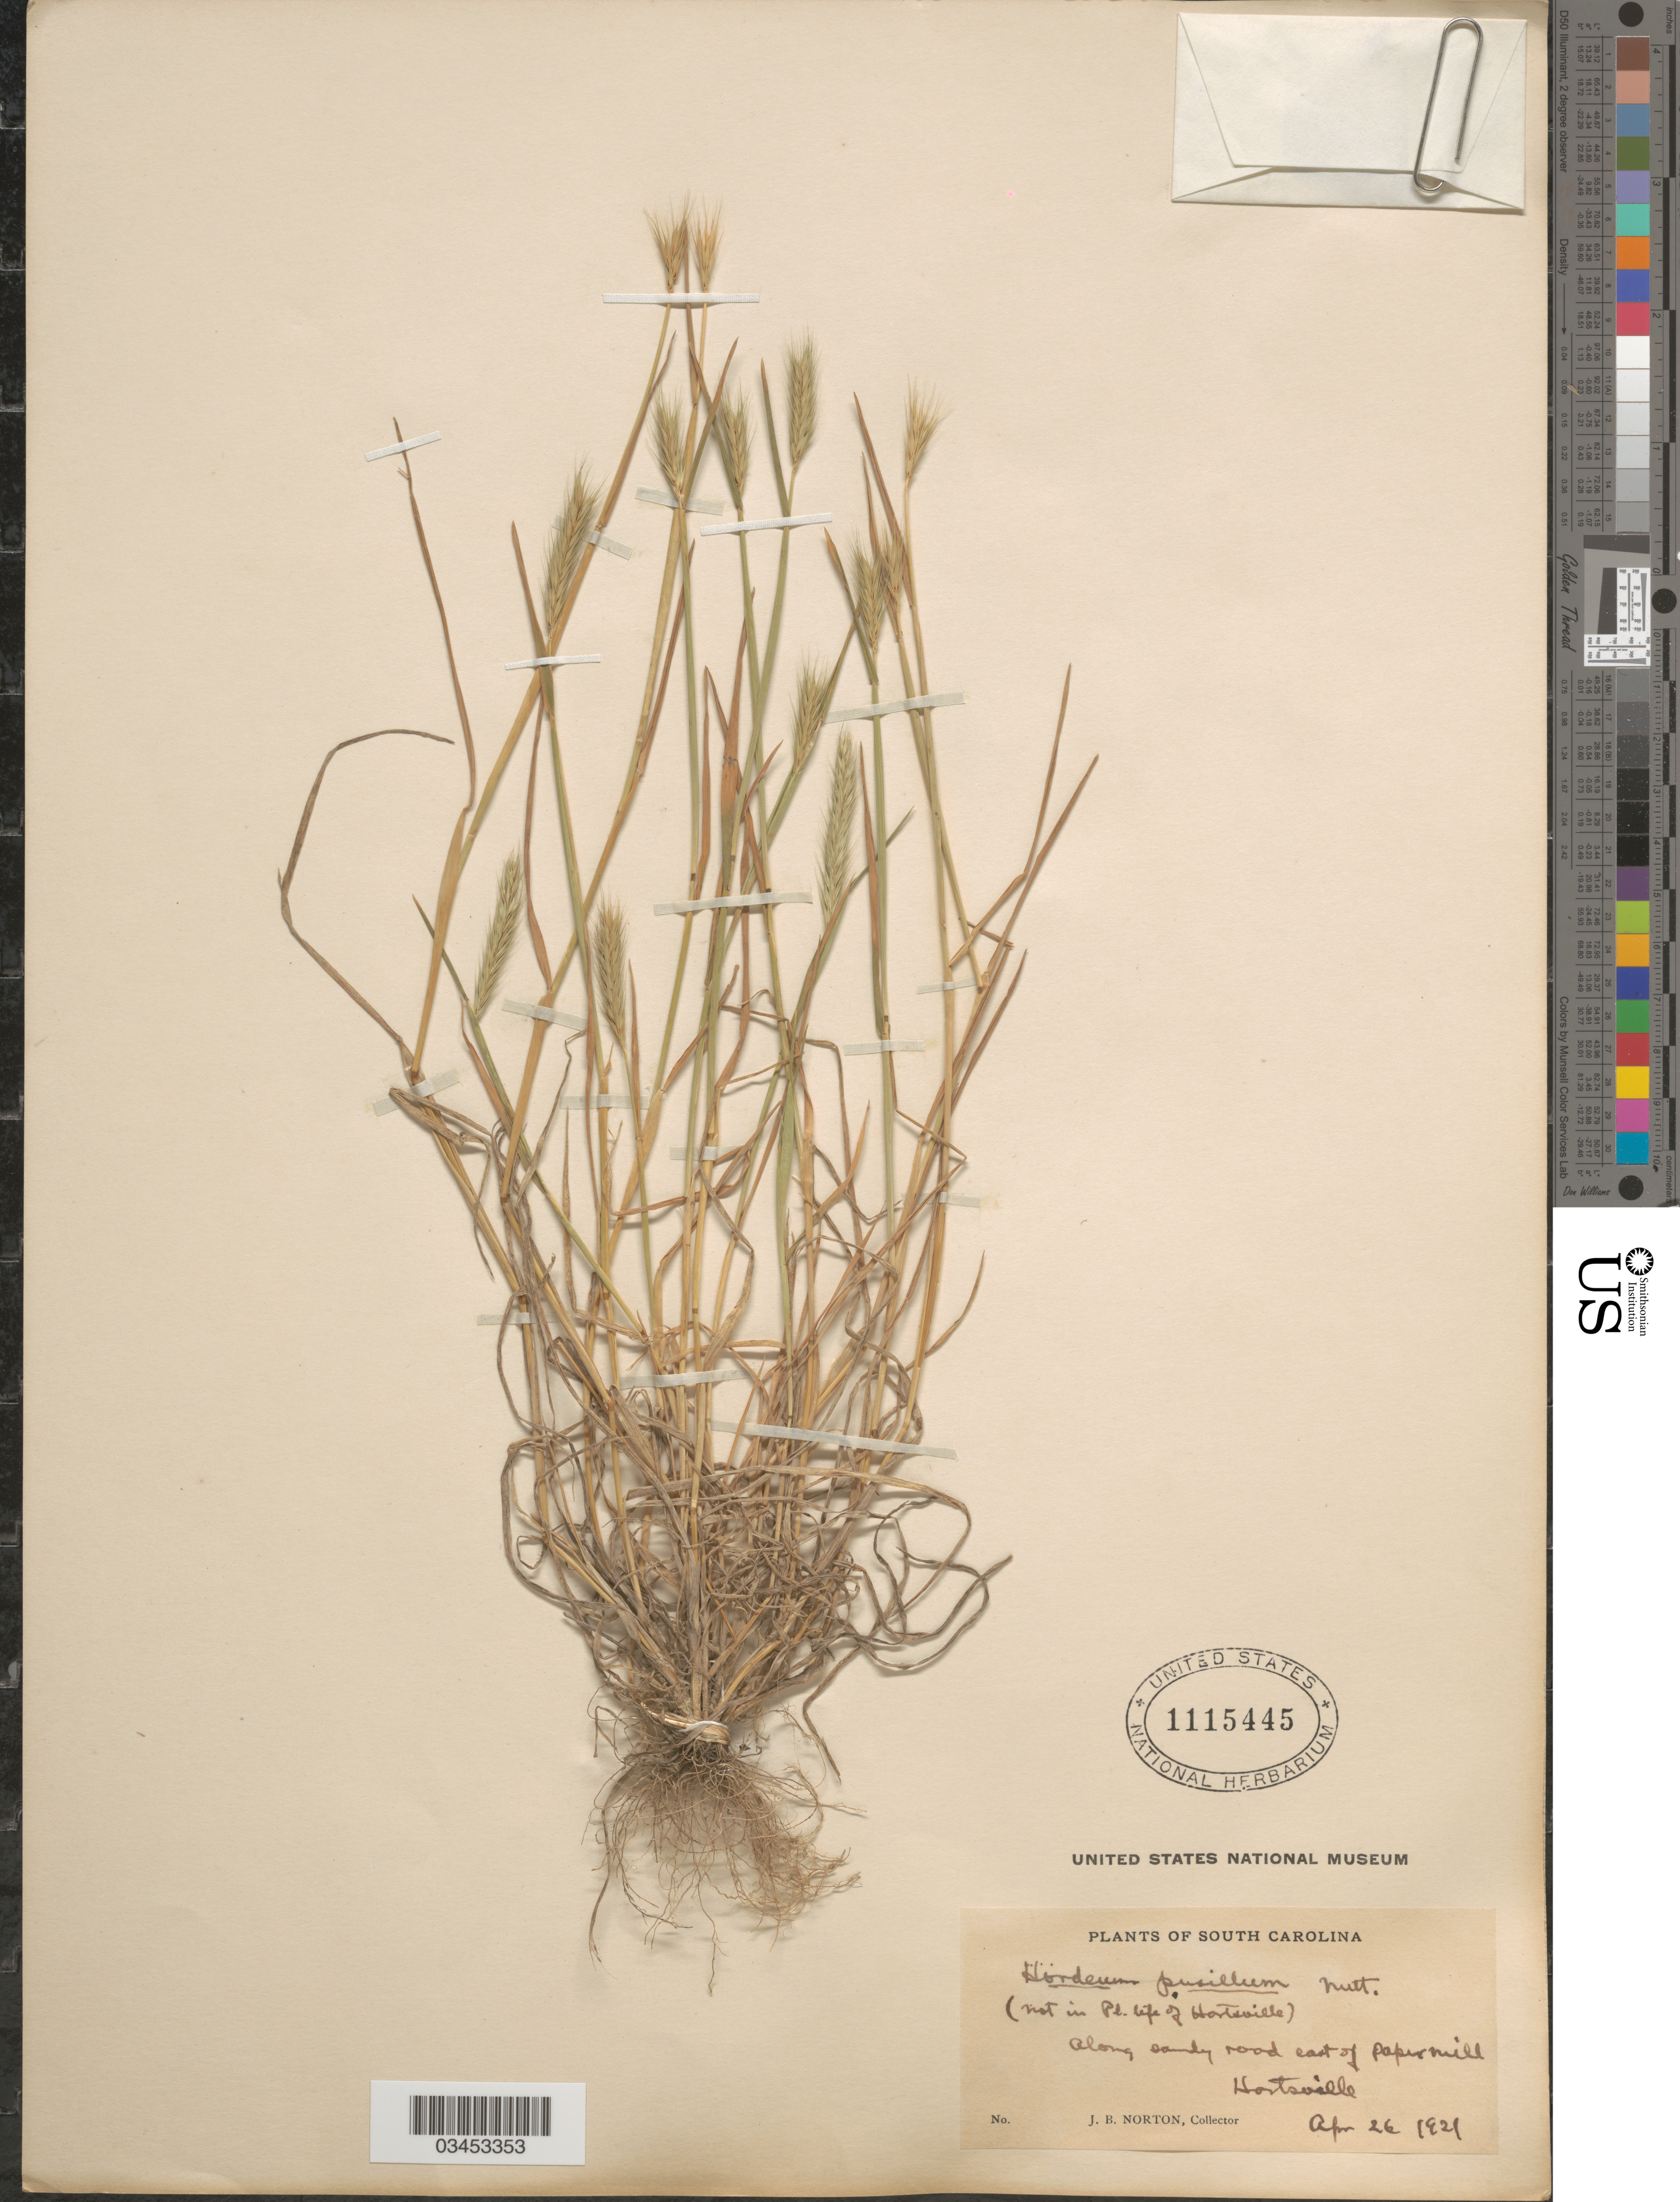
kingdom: Plantae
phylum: Tracheophyta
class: Liliopsida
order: Poales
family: Poaceae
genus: Hordeum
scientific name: Hordeum pusillum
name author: Nutt.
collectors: J. B. Norton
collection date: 1921-04-26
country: United States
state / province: South Carolina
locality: Along sandy road east of paper mill. Hortsville.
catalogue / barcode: US 1115445